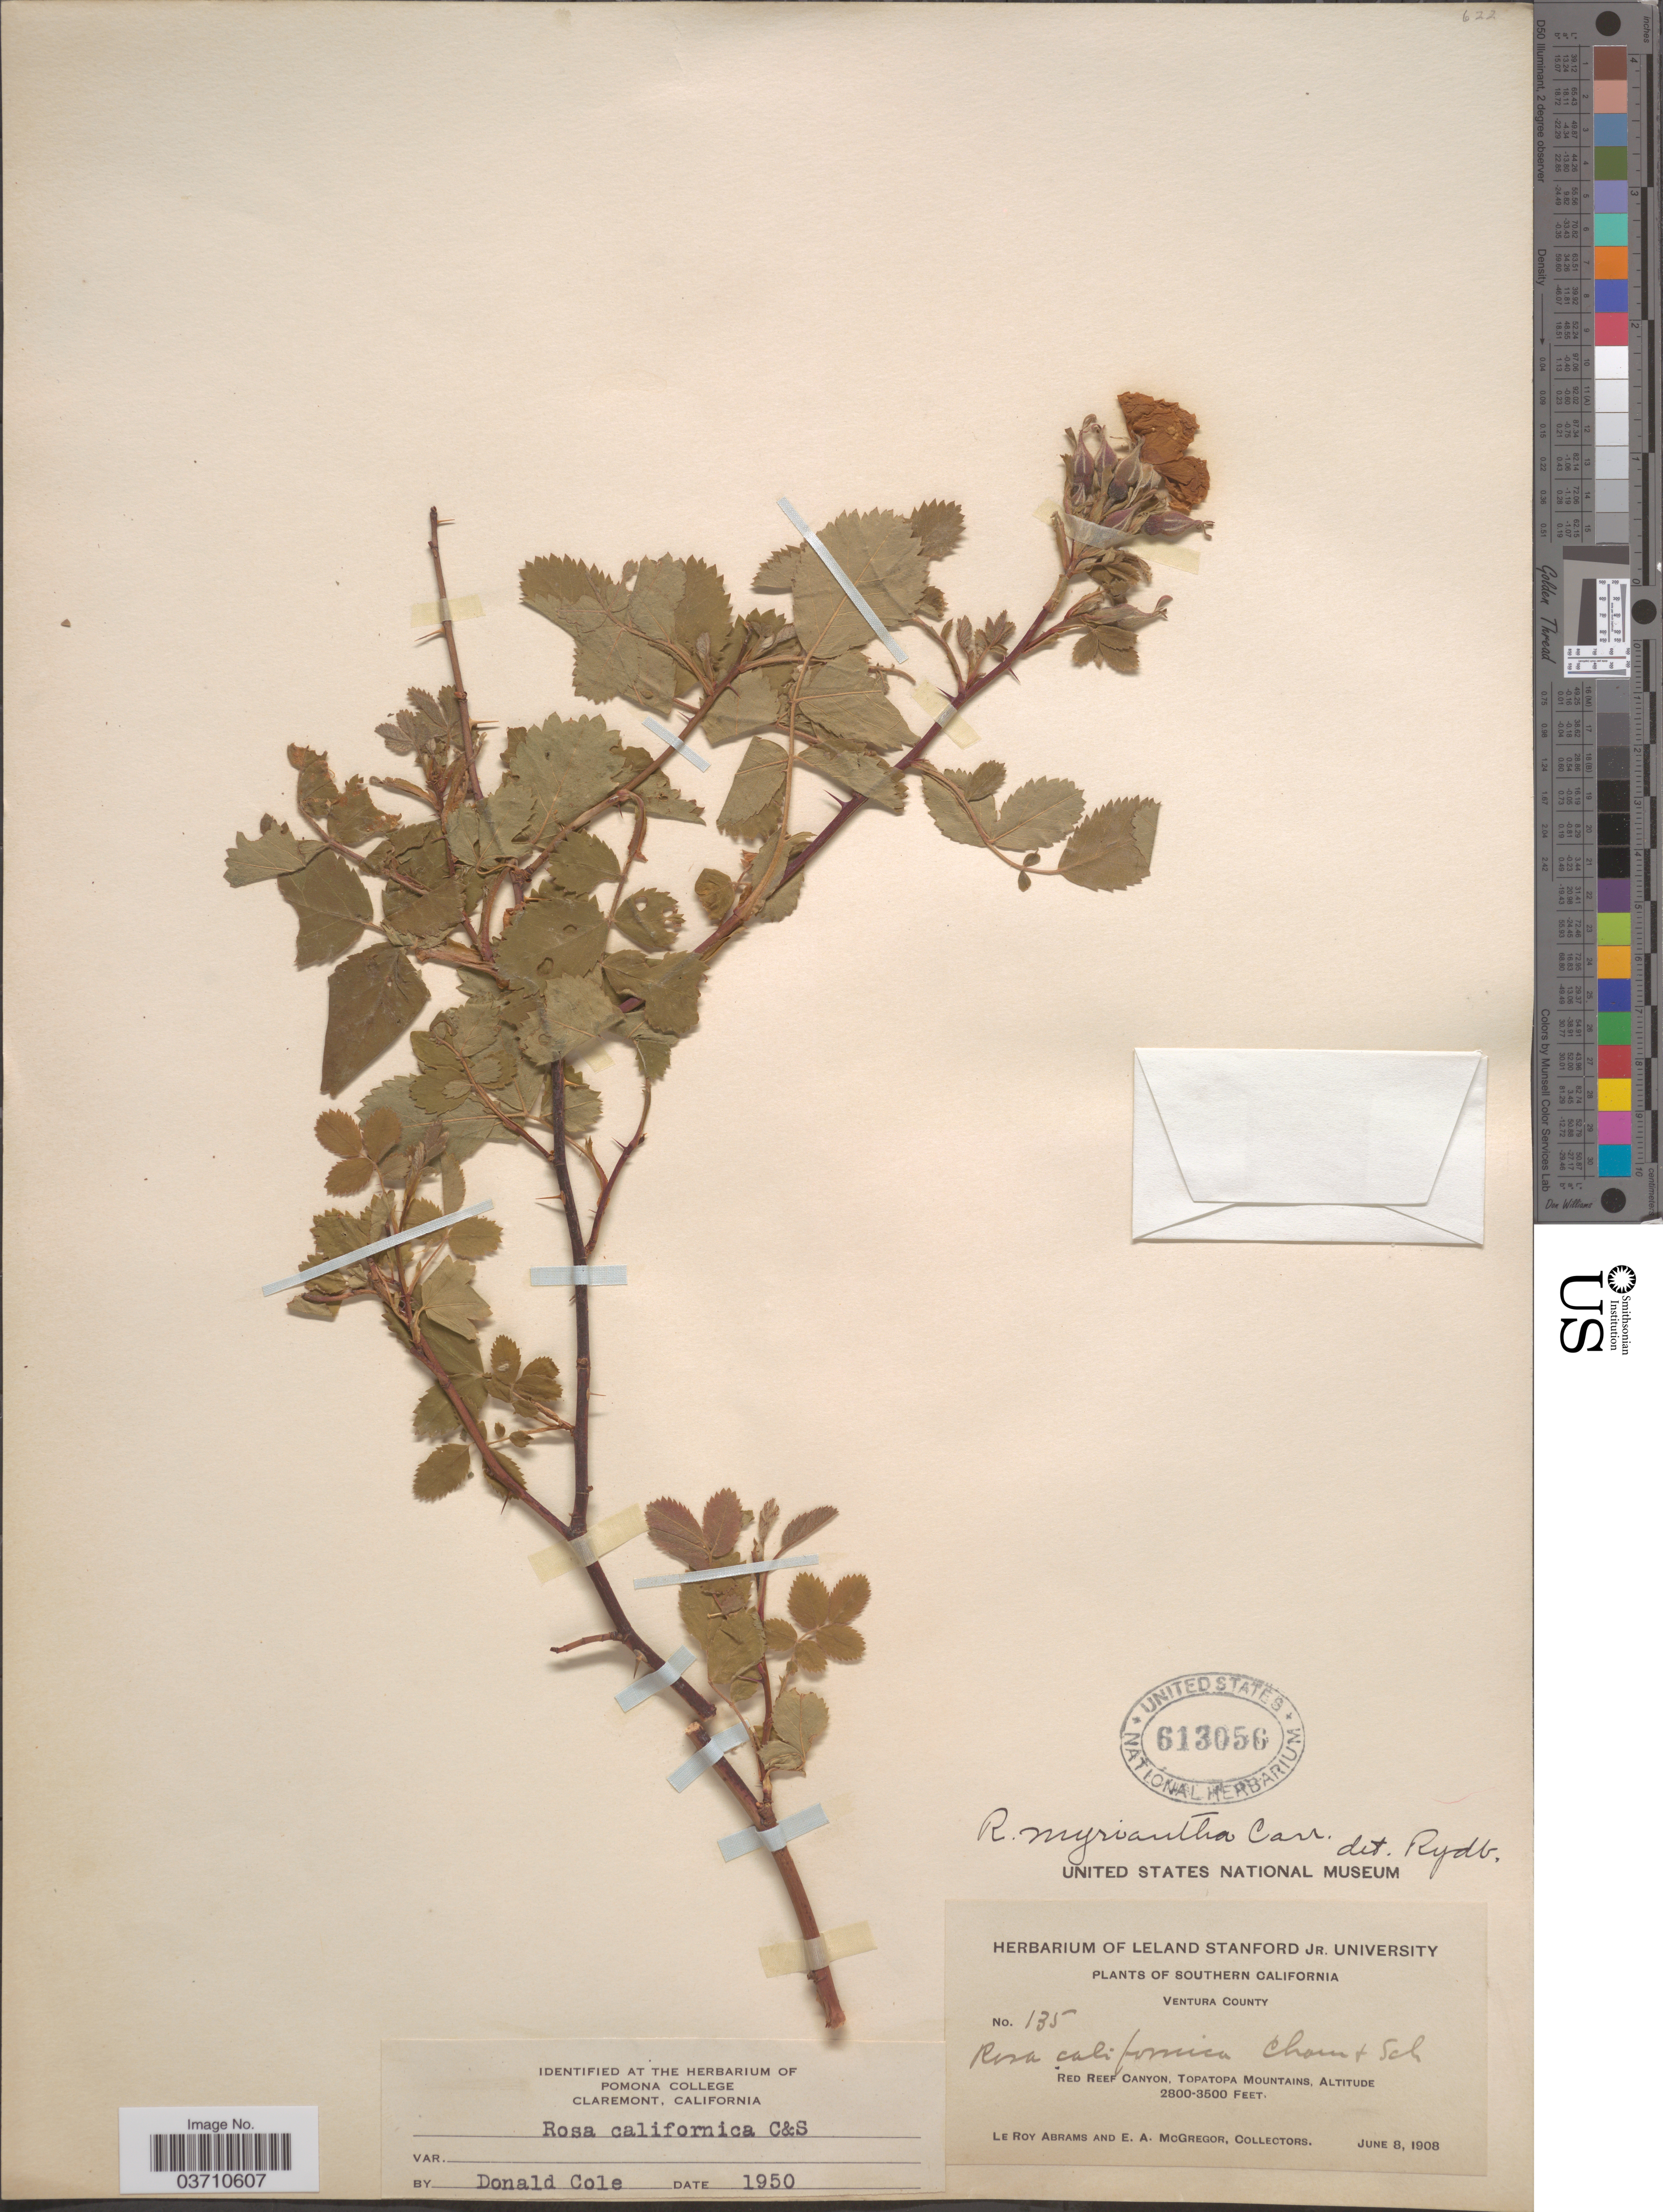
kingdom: Plantae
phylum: Tracheophyta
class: Magnoliopsida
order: Rosales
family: Rosaceae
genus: Rosa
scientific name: Rosa californica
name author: Cham. & Schltdl.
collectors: L. Abrams & E. A. McGregor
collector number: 135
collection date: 1908-06-08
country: United States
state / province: California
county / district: Ventura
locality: Southern California. Ventura County. Red Reef Canyon, Topatopa Mountains.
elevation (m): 853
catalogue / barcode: US 613056